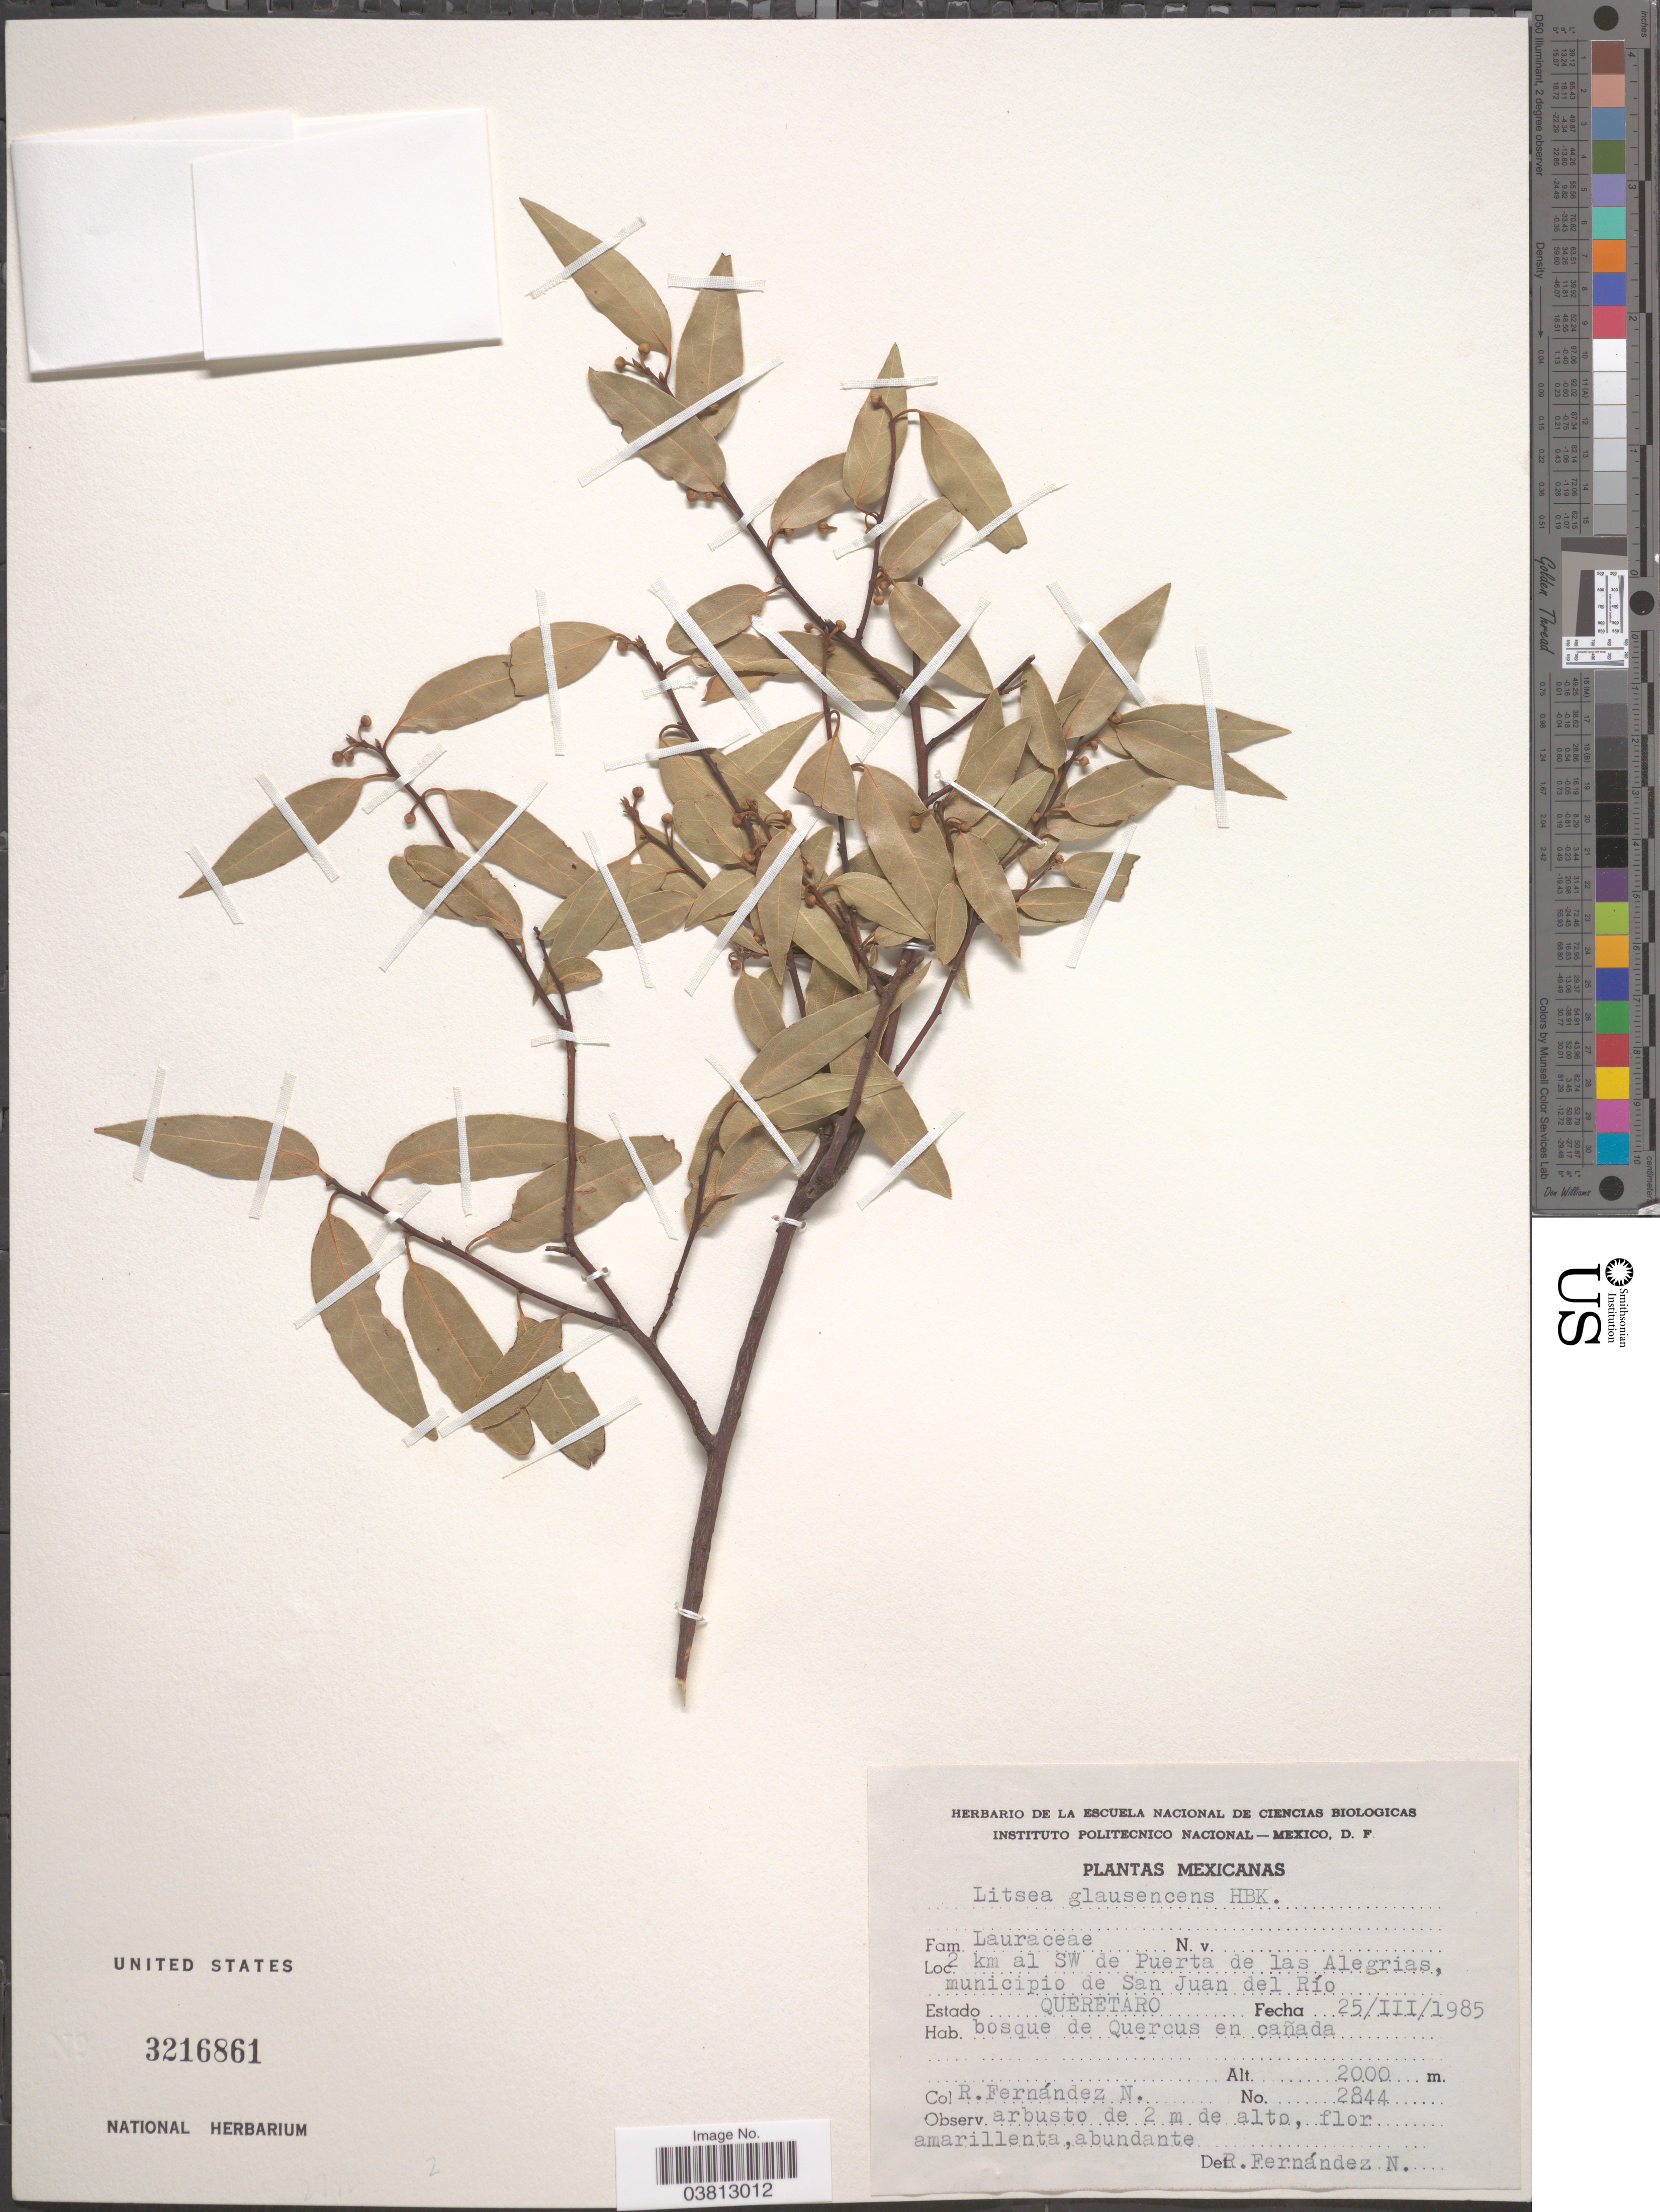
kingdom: Plantae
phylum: Tracheophyta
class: Magnoliopsida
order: Laurales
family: Lauraceae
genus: Litsea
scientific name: Litsea glaucescens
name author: Kunth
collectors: R. Fernández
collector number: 2844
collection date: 1985-03-25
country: Mexico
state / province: Querétaro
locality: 2 km al SW de Puerta de las Alegrías, municipio de San Juan del Río. Bosque de Quercus en cañada.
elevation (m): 2000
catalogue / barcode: US 3216861